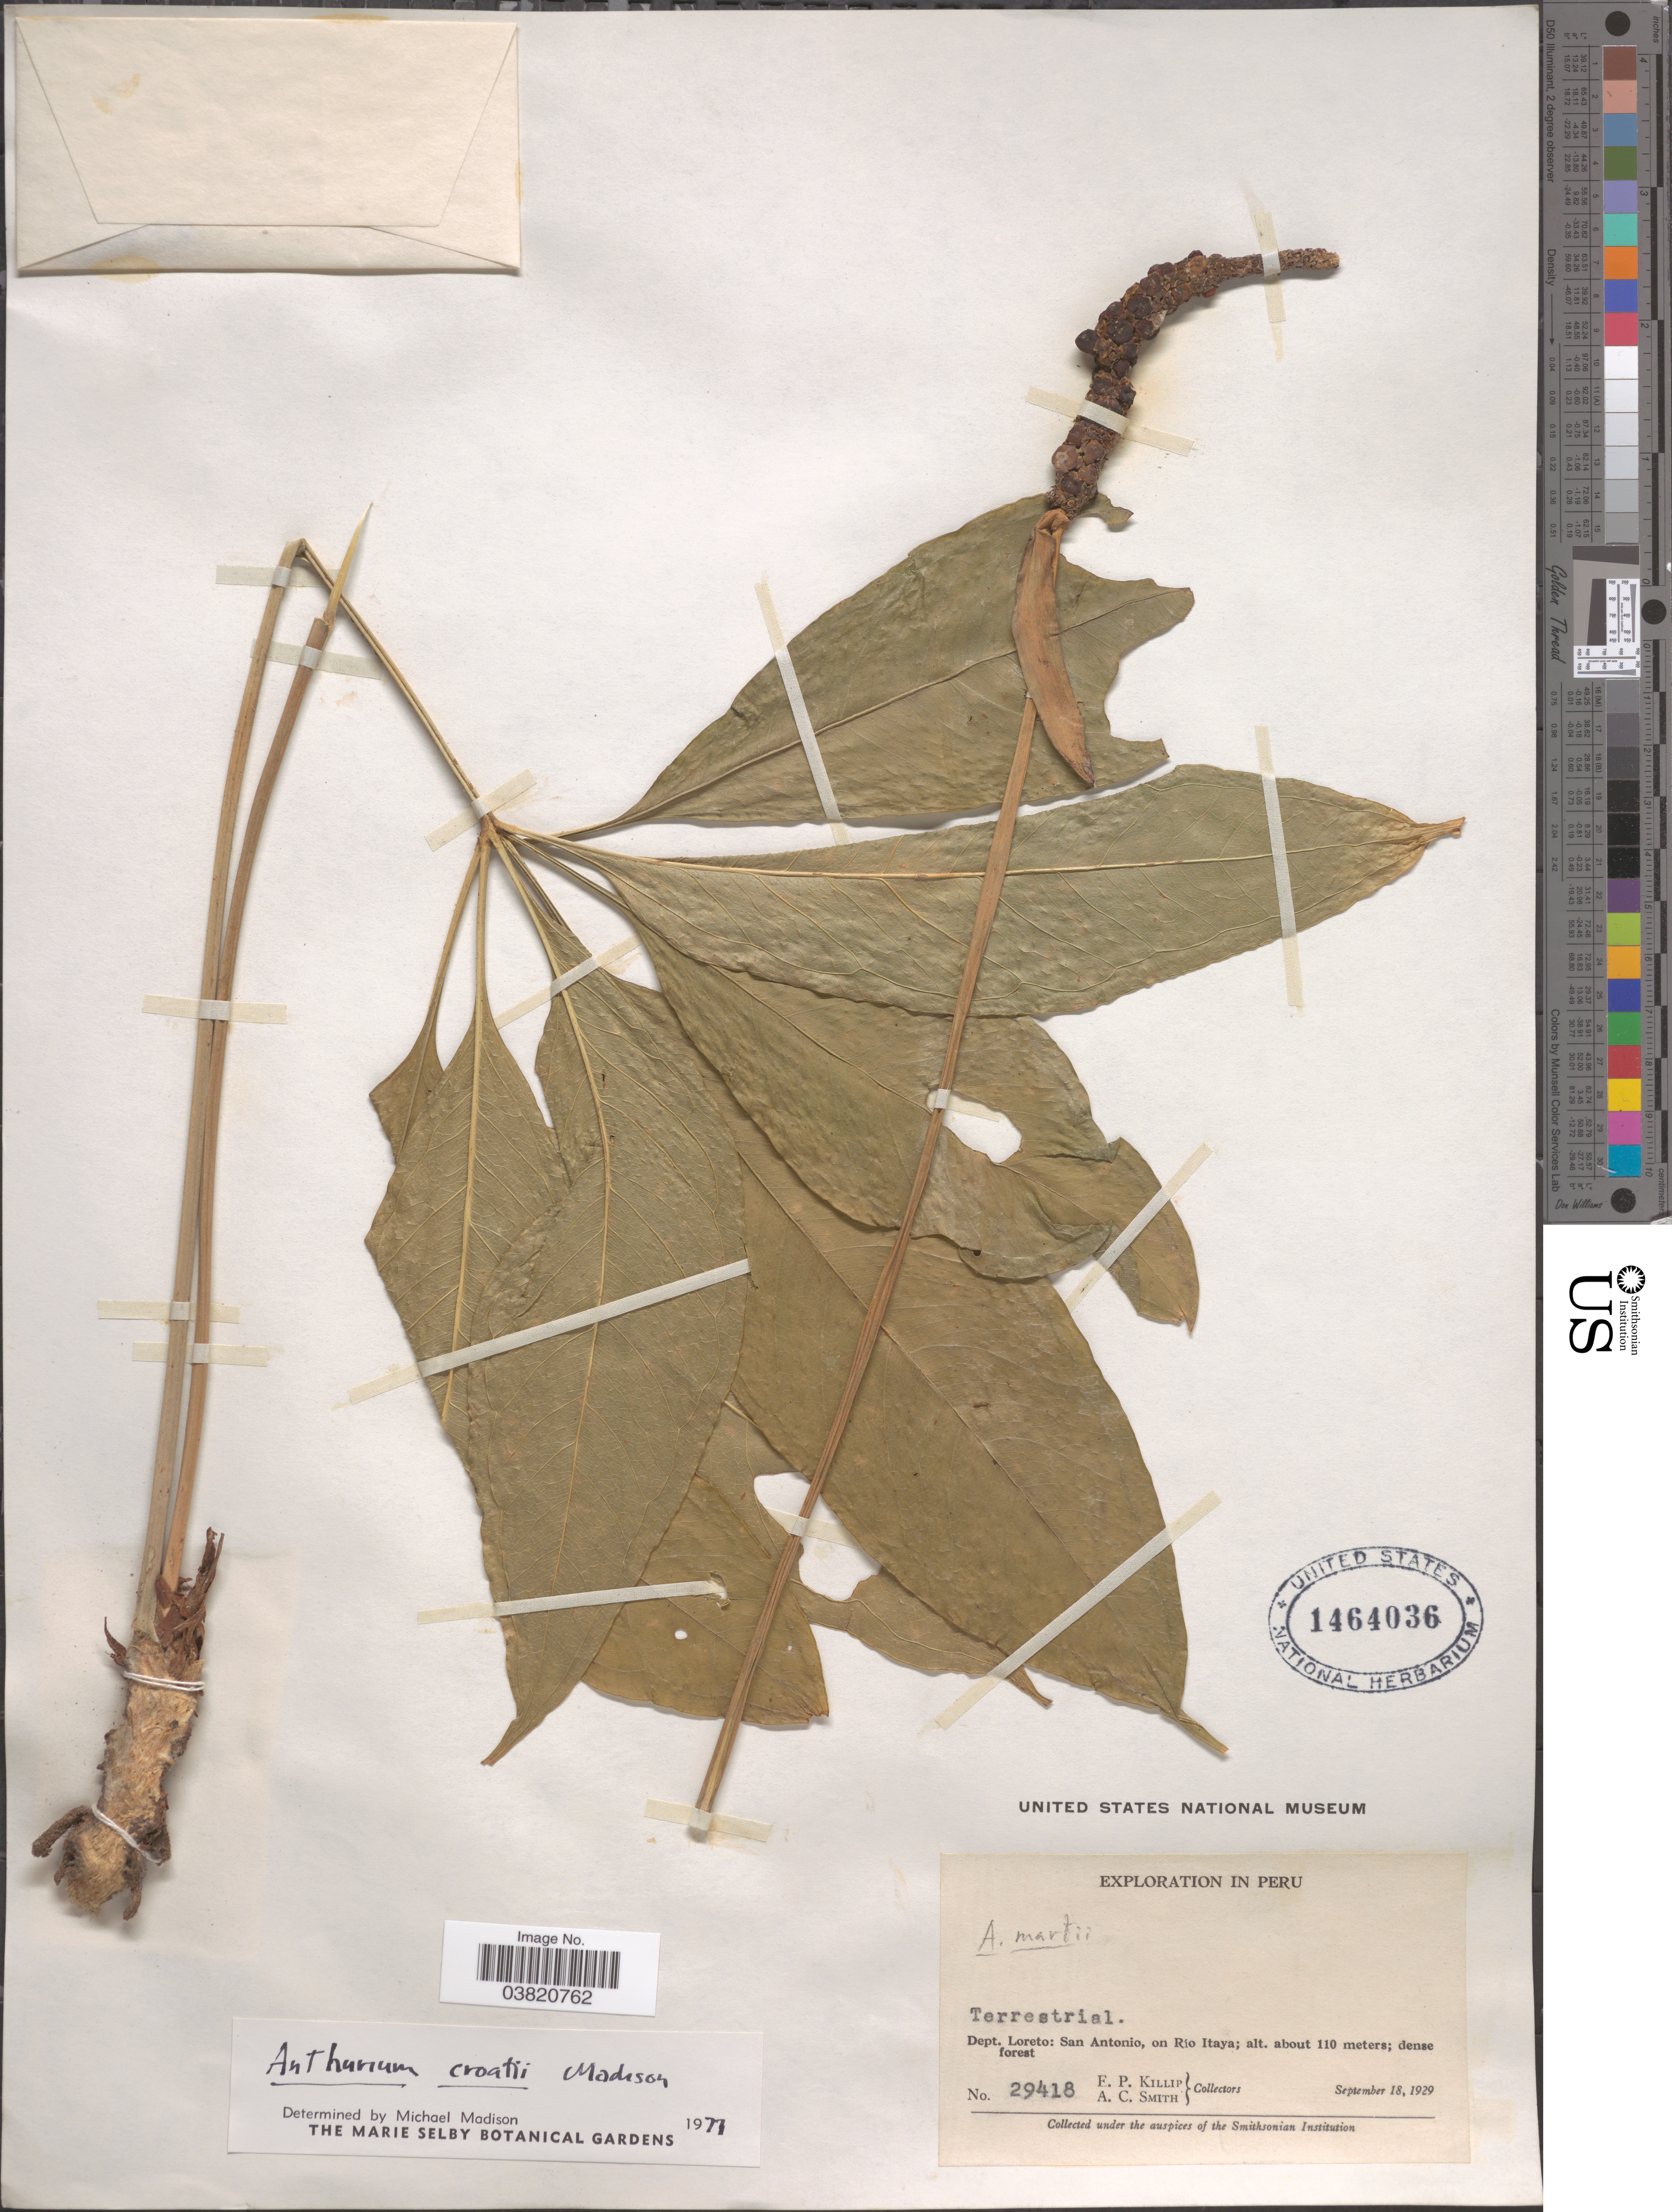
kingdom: Plantae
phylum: Tracheophyta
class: Liliopsida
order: Alismatales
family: Araceae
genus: Anthurium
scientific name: Anthurium croatii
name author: Madison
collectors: E. P. Killip & A. C. Smith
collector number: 29418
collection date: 1929-09-18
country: Peru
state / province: Loreto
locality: San Antonio, on Río Itaya.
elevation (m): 110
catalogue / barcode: US 1464036